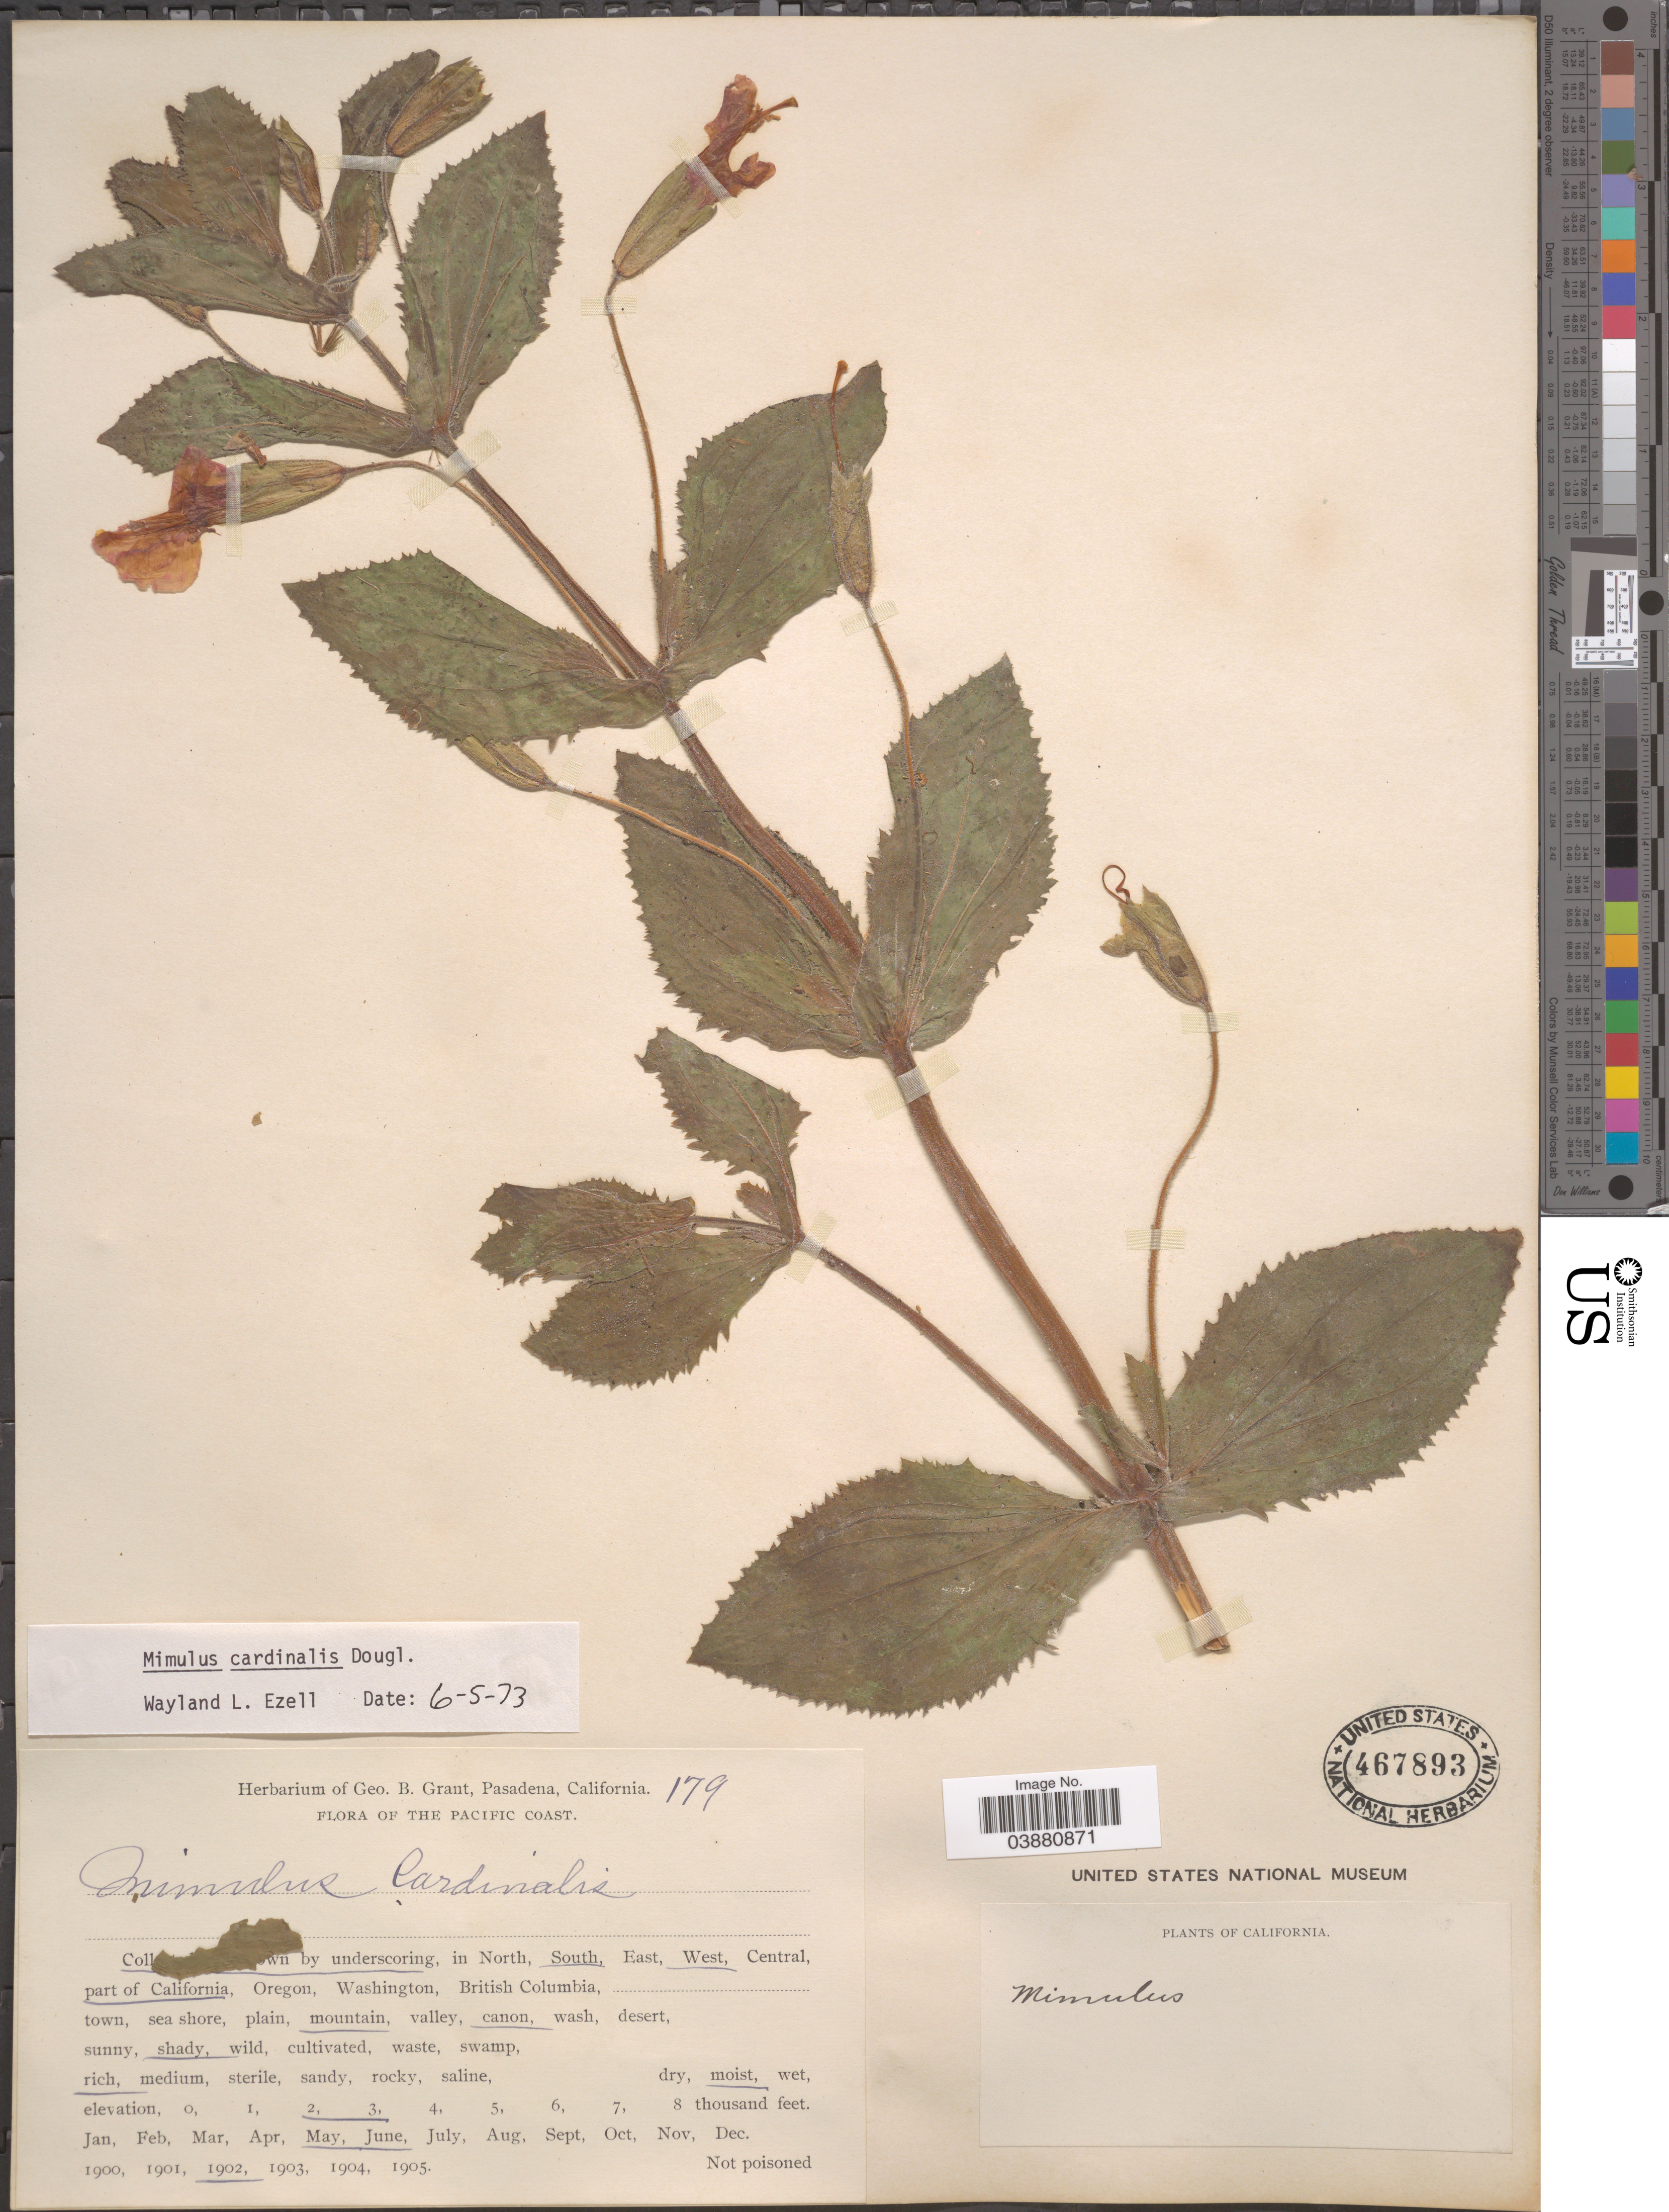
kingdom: Plantae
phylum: Tracheophyta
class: Magnoliopsida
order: Lamiales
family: Phrymaceae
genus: Mimulus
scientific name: Mimulus cardinalis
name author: Douglas ex Benth.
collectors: ex herb. Geo. B. Grant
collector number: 179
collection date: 1902-05/1902-06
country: United States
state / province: California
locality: The Pacific Coast. South, West, part of California.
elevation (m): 610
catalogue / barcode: US 467893